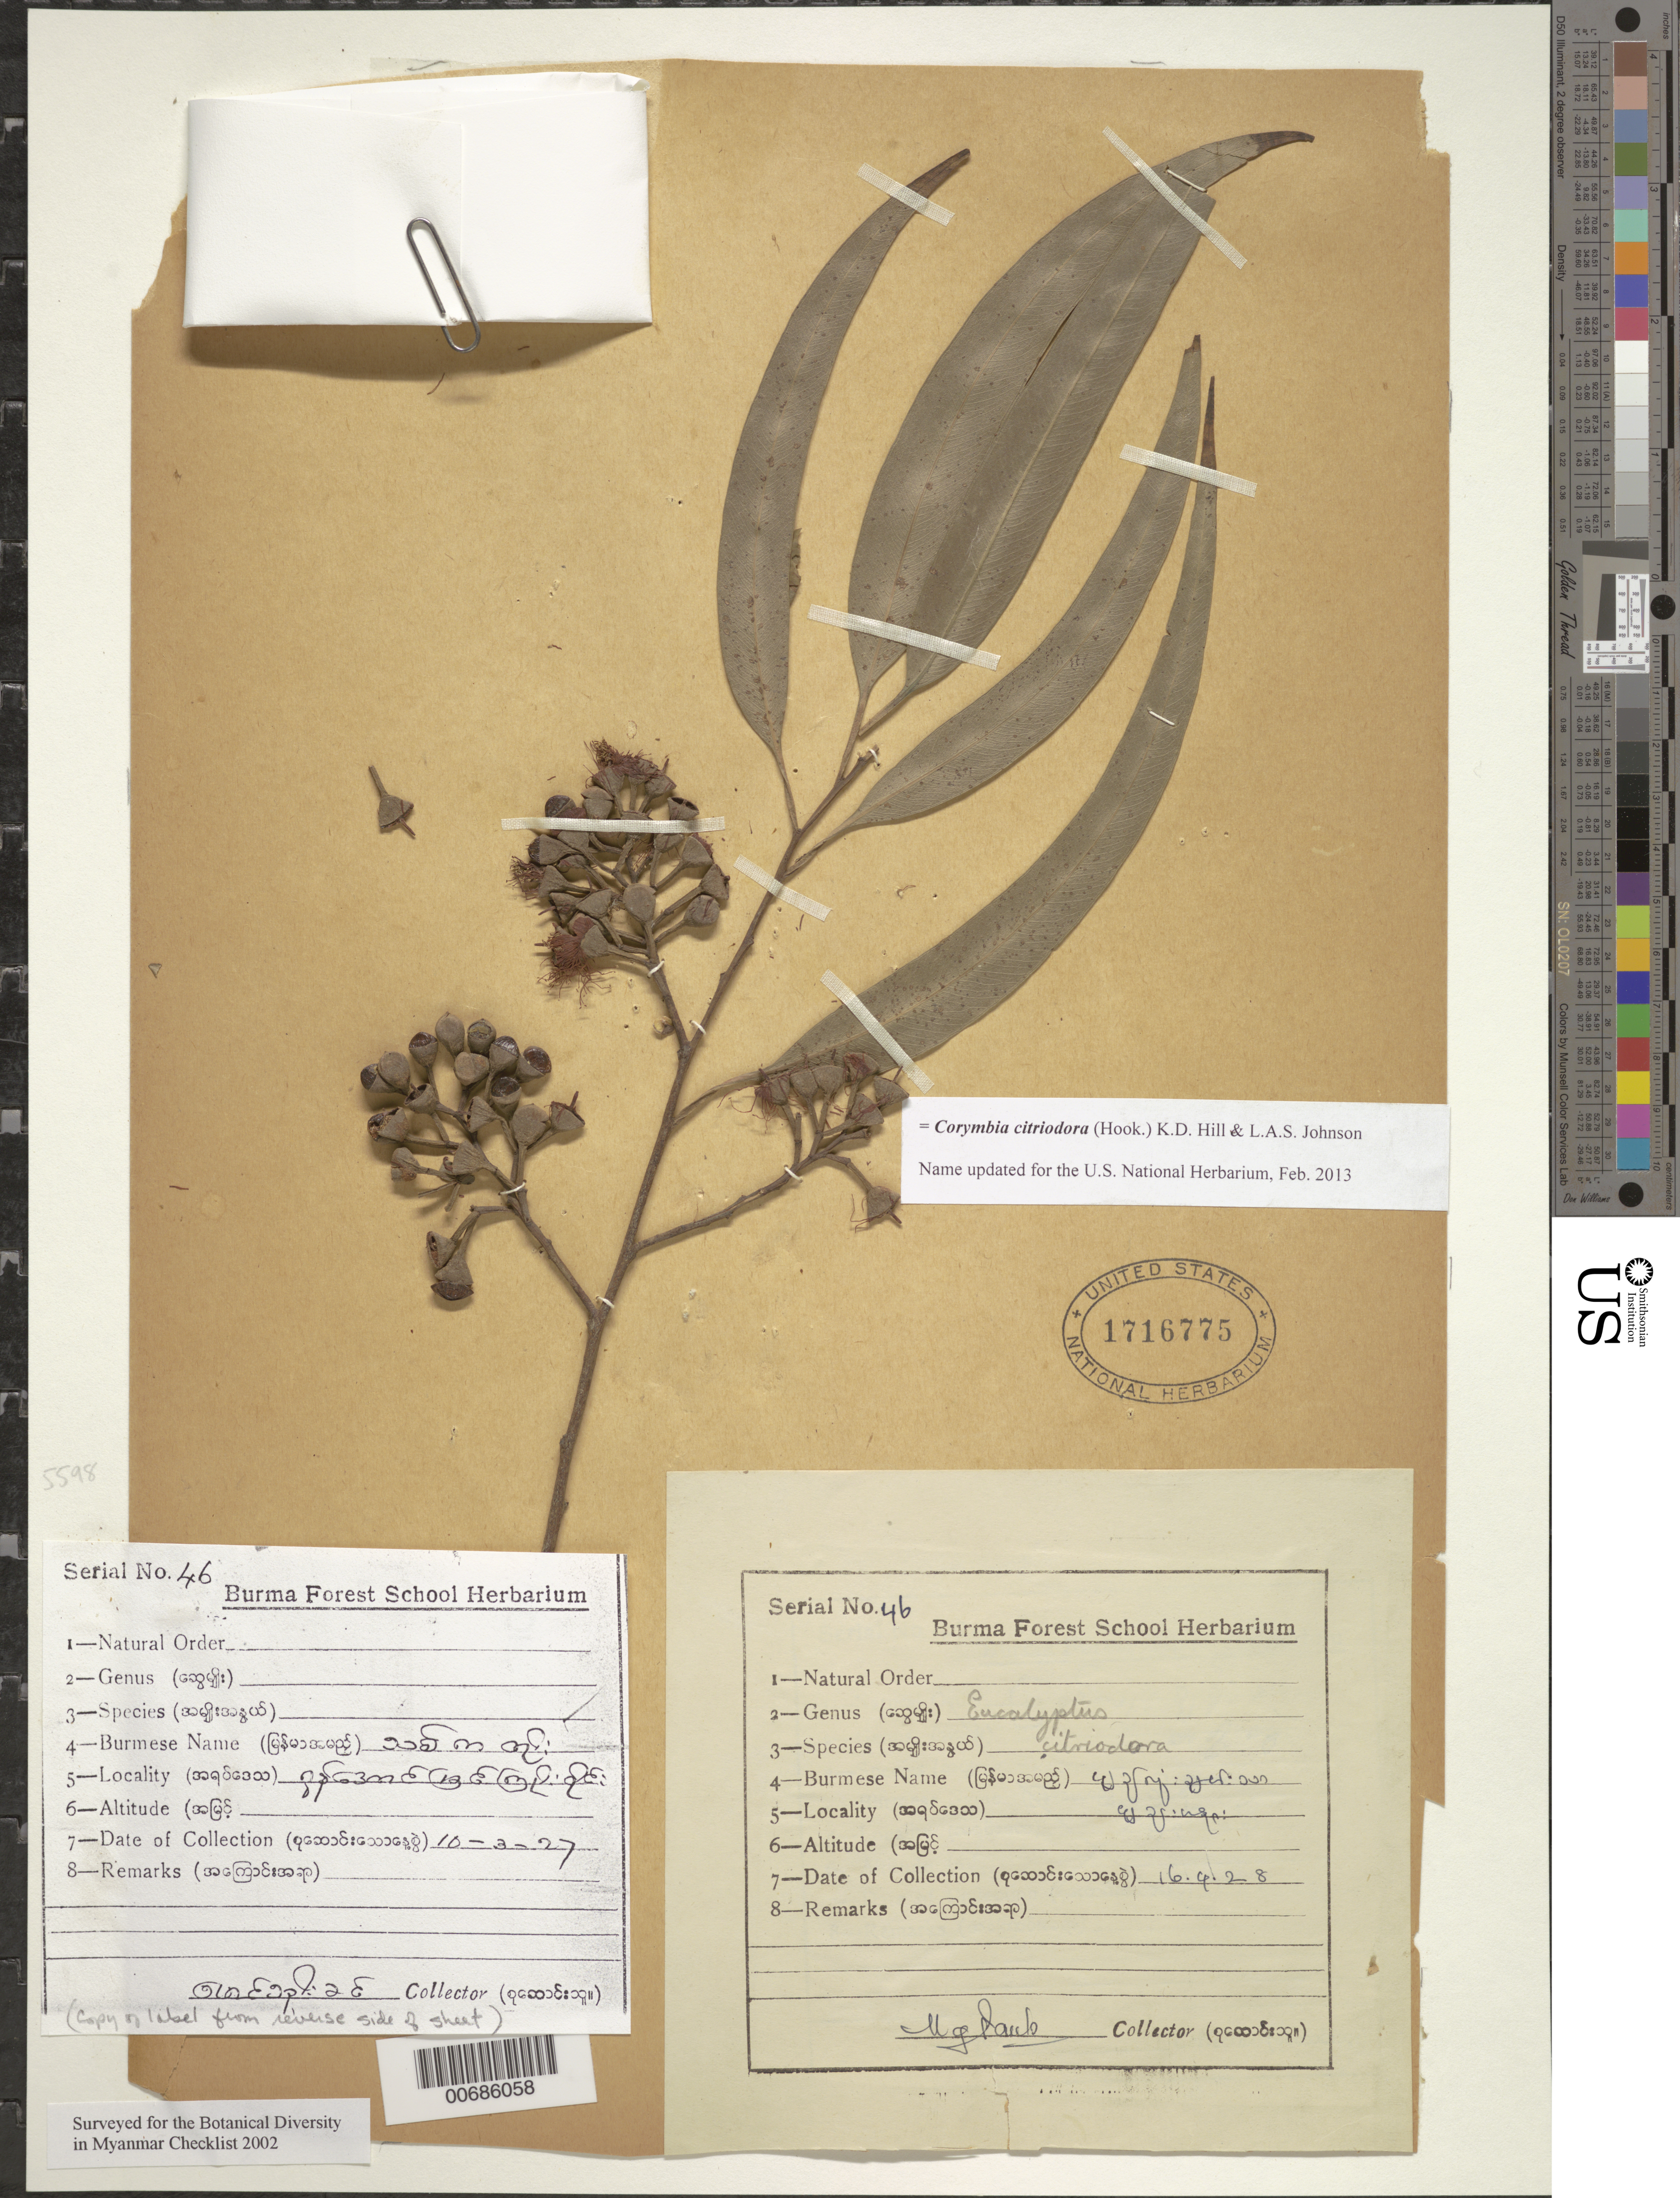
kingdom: Plantae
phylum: Tracheophyta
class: Magnoliopsida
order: Myrtales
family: Myrtaceae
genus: Eucalyptus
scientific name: Eucalyptus citriodora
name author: Hook.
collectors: Burma Forest School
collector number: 46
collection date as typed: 16 Sep 1928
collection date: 1928-09-16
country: Myanmar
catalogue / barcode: US 1716775